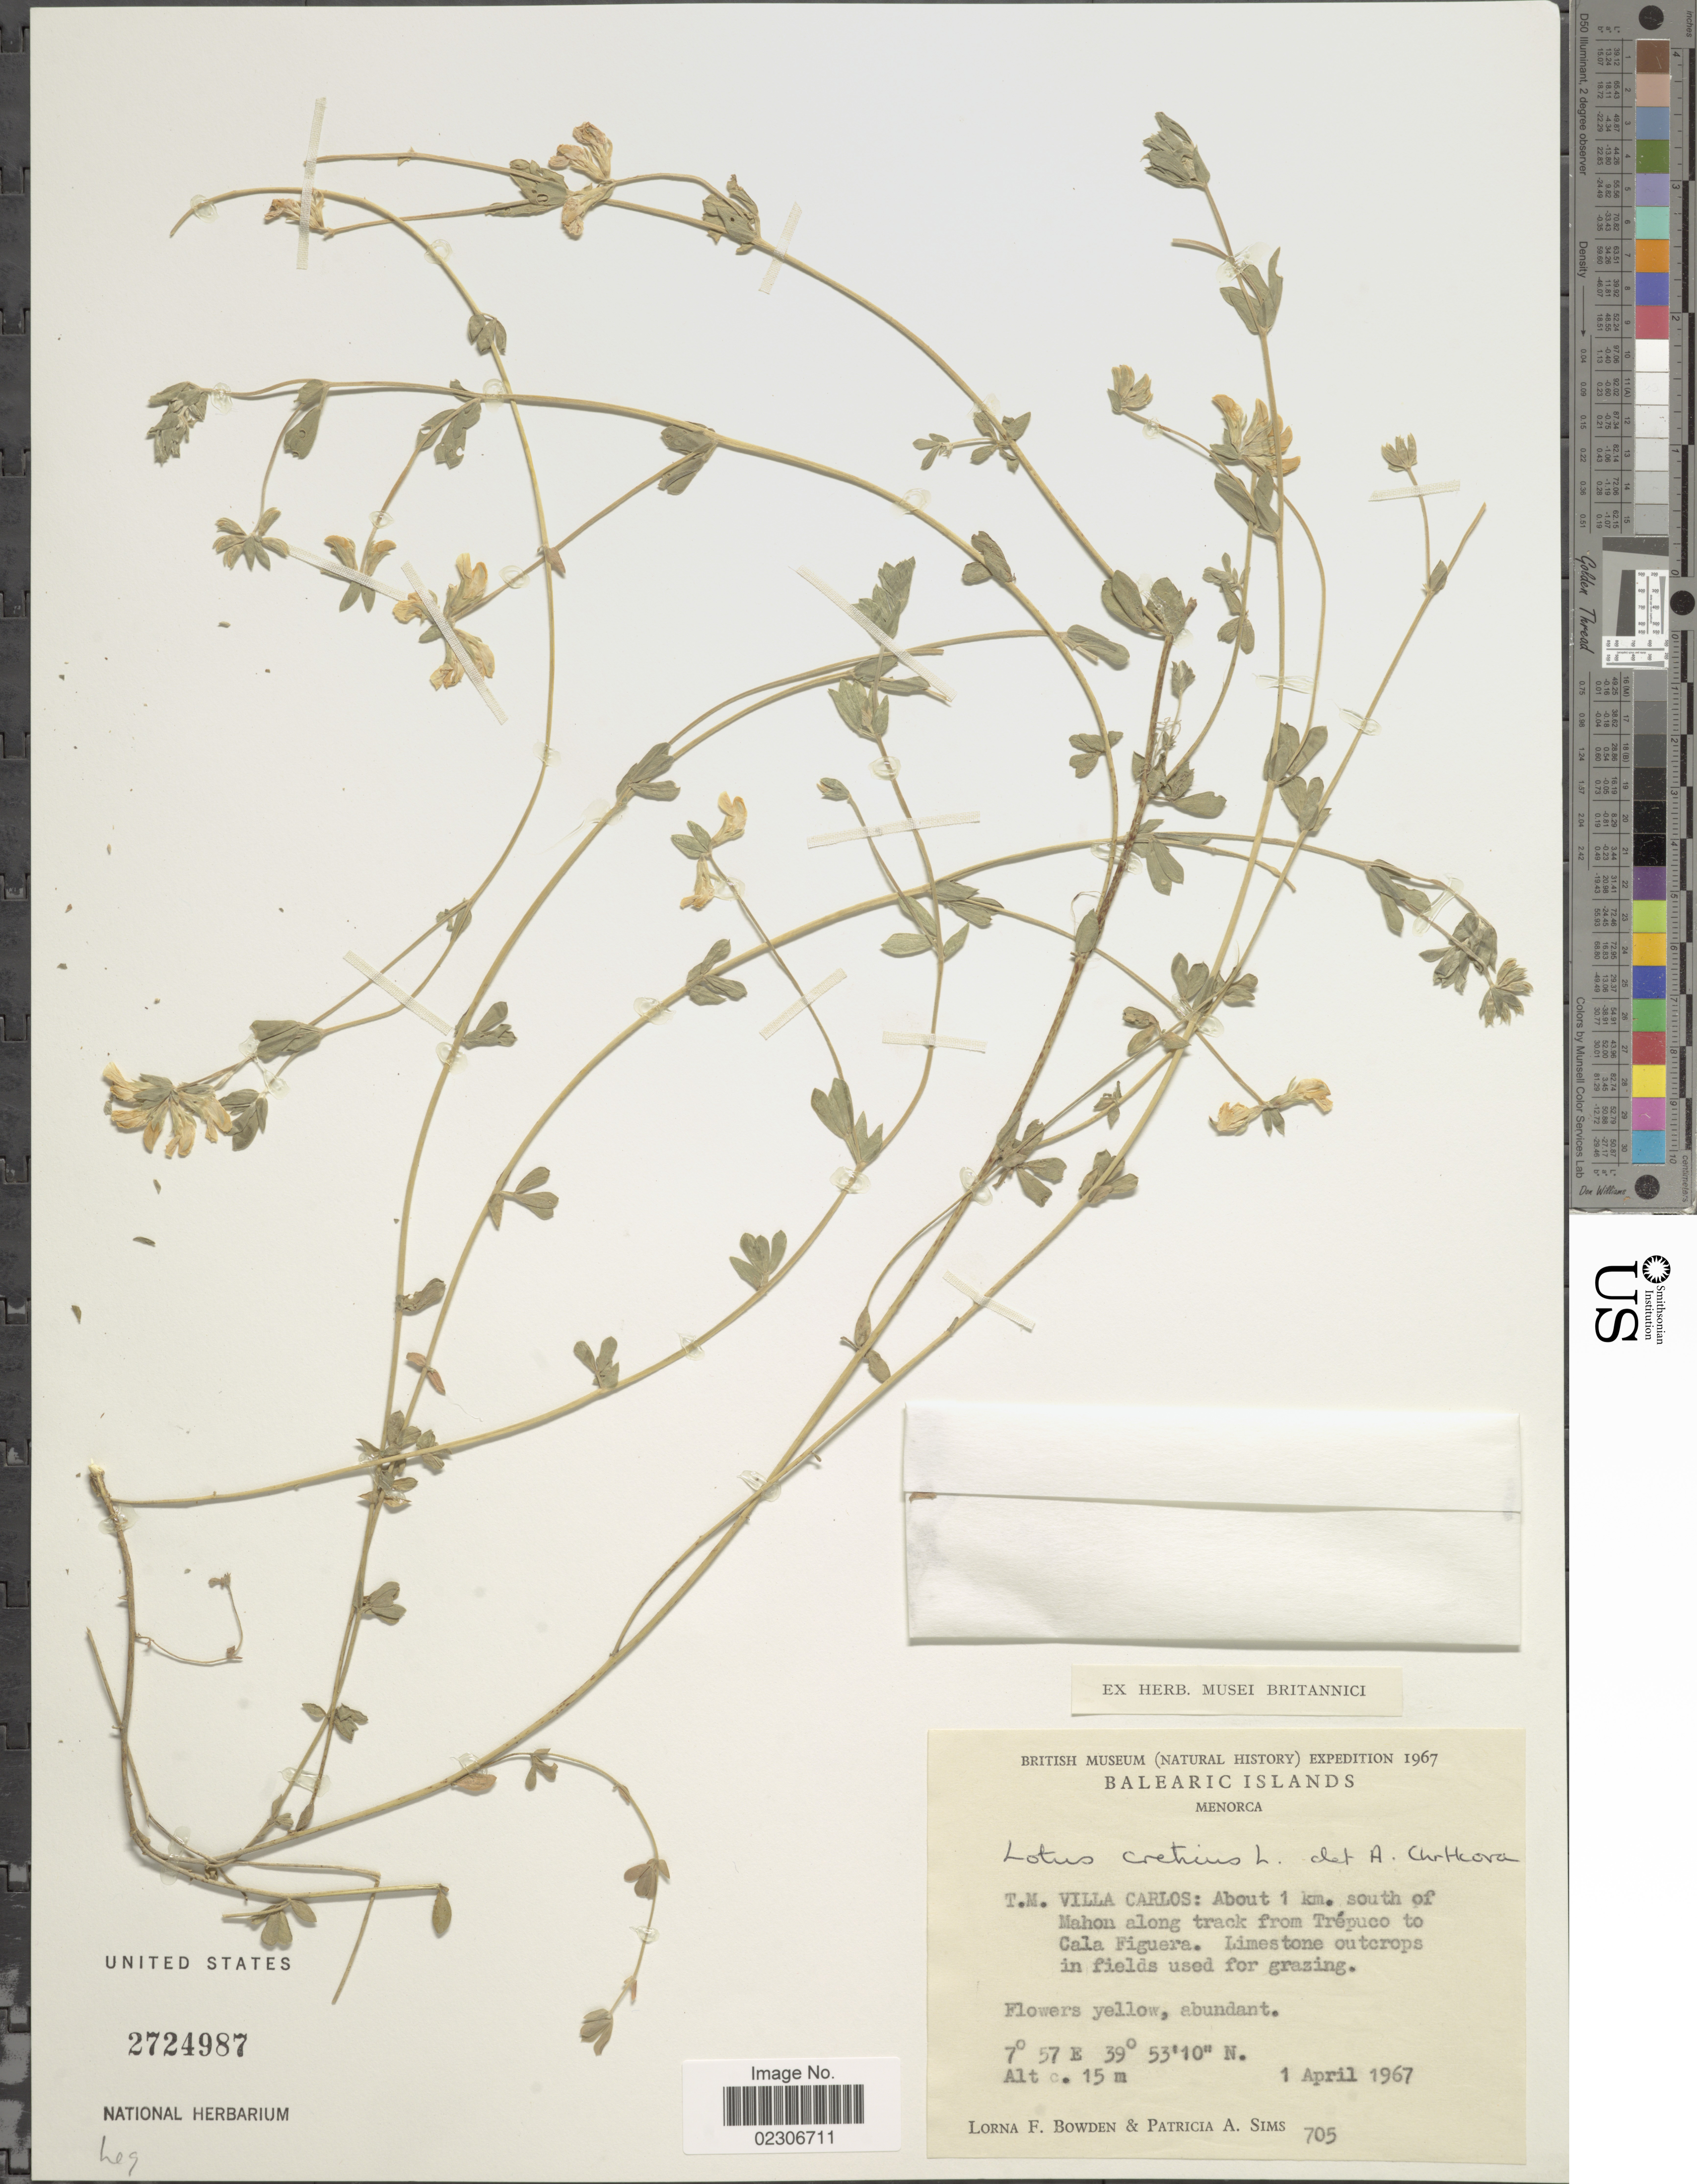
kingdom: Plantae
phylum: Tracheophyta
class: Magnoliopsida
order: Fabales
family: Fabaceae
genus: Lotus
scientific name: Lotus creticus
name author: L.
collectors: L. F. Bowden & P. A. Sims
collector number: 705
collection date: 1967-04-01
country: Spain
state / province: Islas Baleares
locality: Balearic Islands, T.M. Villa Carlos: About 1 km. south of Mahon along track from Trepuco to Cala Figuera.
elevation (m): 15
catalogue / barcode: US 2724987